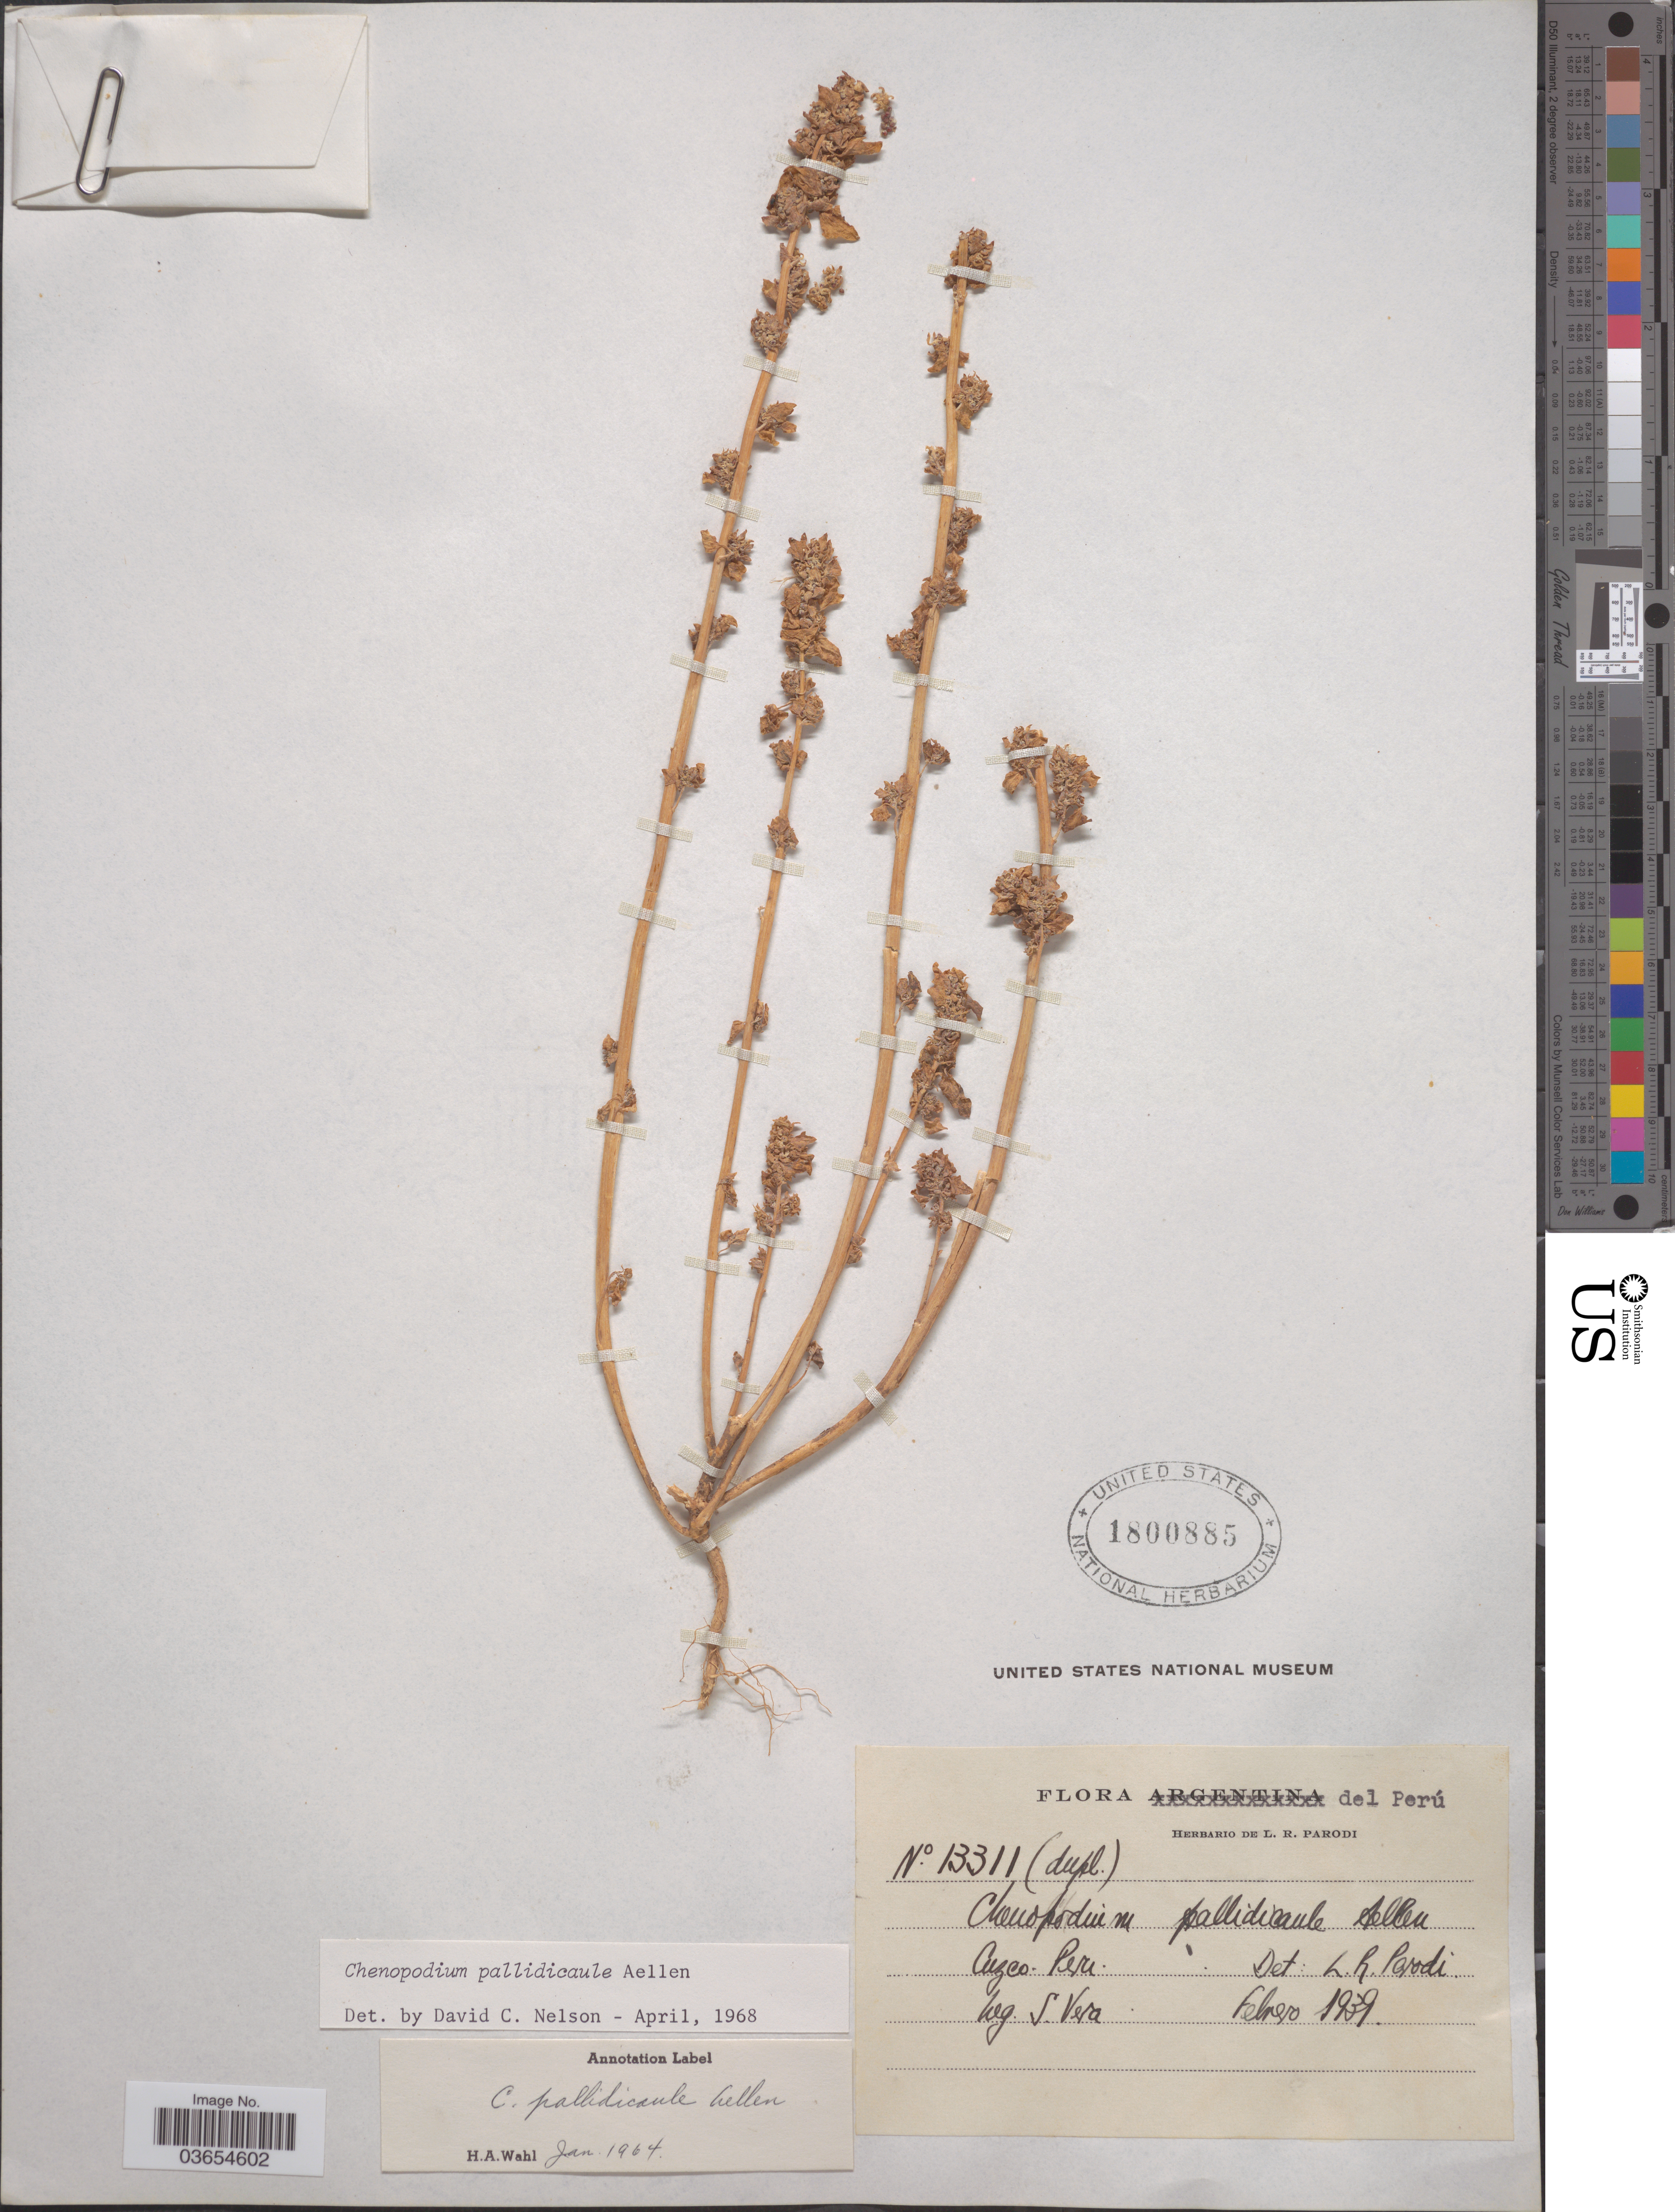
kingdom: Plantae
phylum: Tracheophyta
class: Magnoliopsida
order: Caryophyllales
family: Amaranthaceae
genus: Chenopodium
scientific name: Chenopodium pallidicaule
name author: Aellen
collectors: S. Vera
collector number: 13311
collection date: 1939-02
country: Peru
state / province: Cusco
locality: Cuzco.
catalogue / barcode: US 1800885